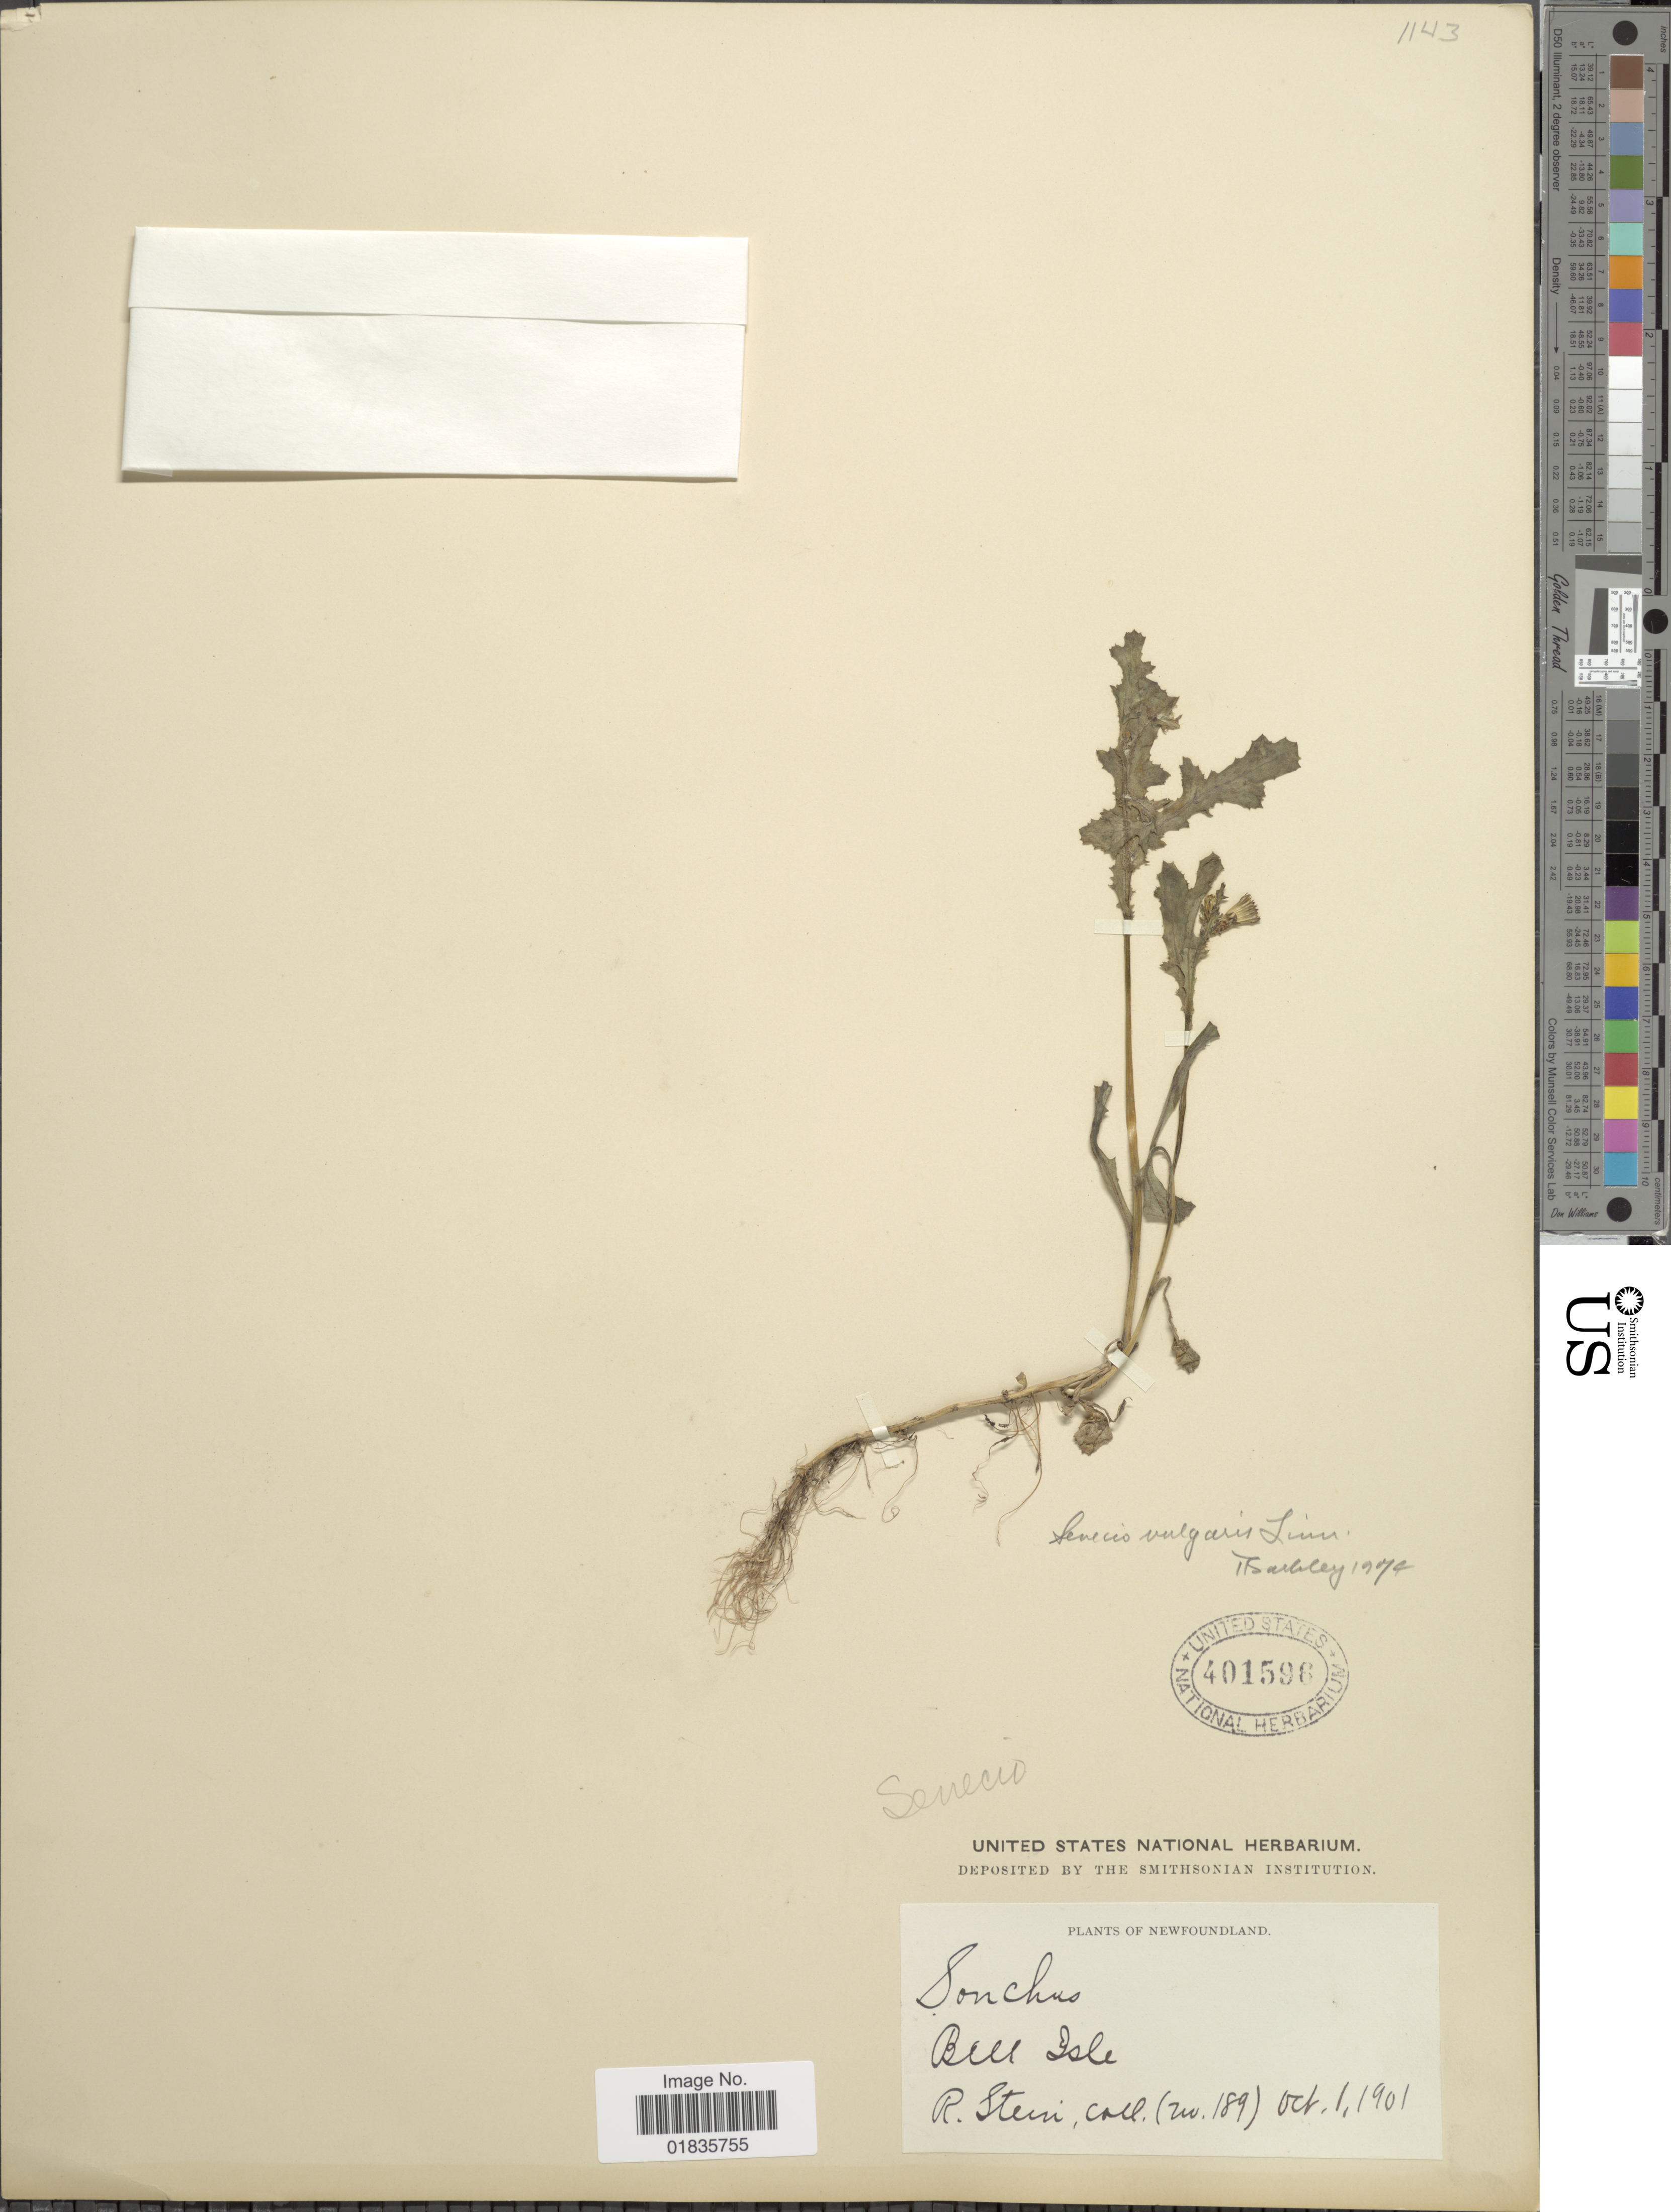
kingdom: Plantae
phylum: Tracheophyta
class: Magnoliopsida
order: Asterales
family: Asteraceae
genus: Senecio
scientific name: Senecio vulgaris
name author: L.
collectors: R. Stein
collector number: zw.189*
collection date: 1901-01-01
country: Canada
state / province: Newfoundland and Labrador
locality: Bell Isle.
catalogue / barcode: US 401596